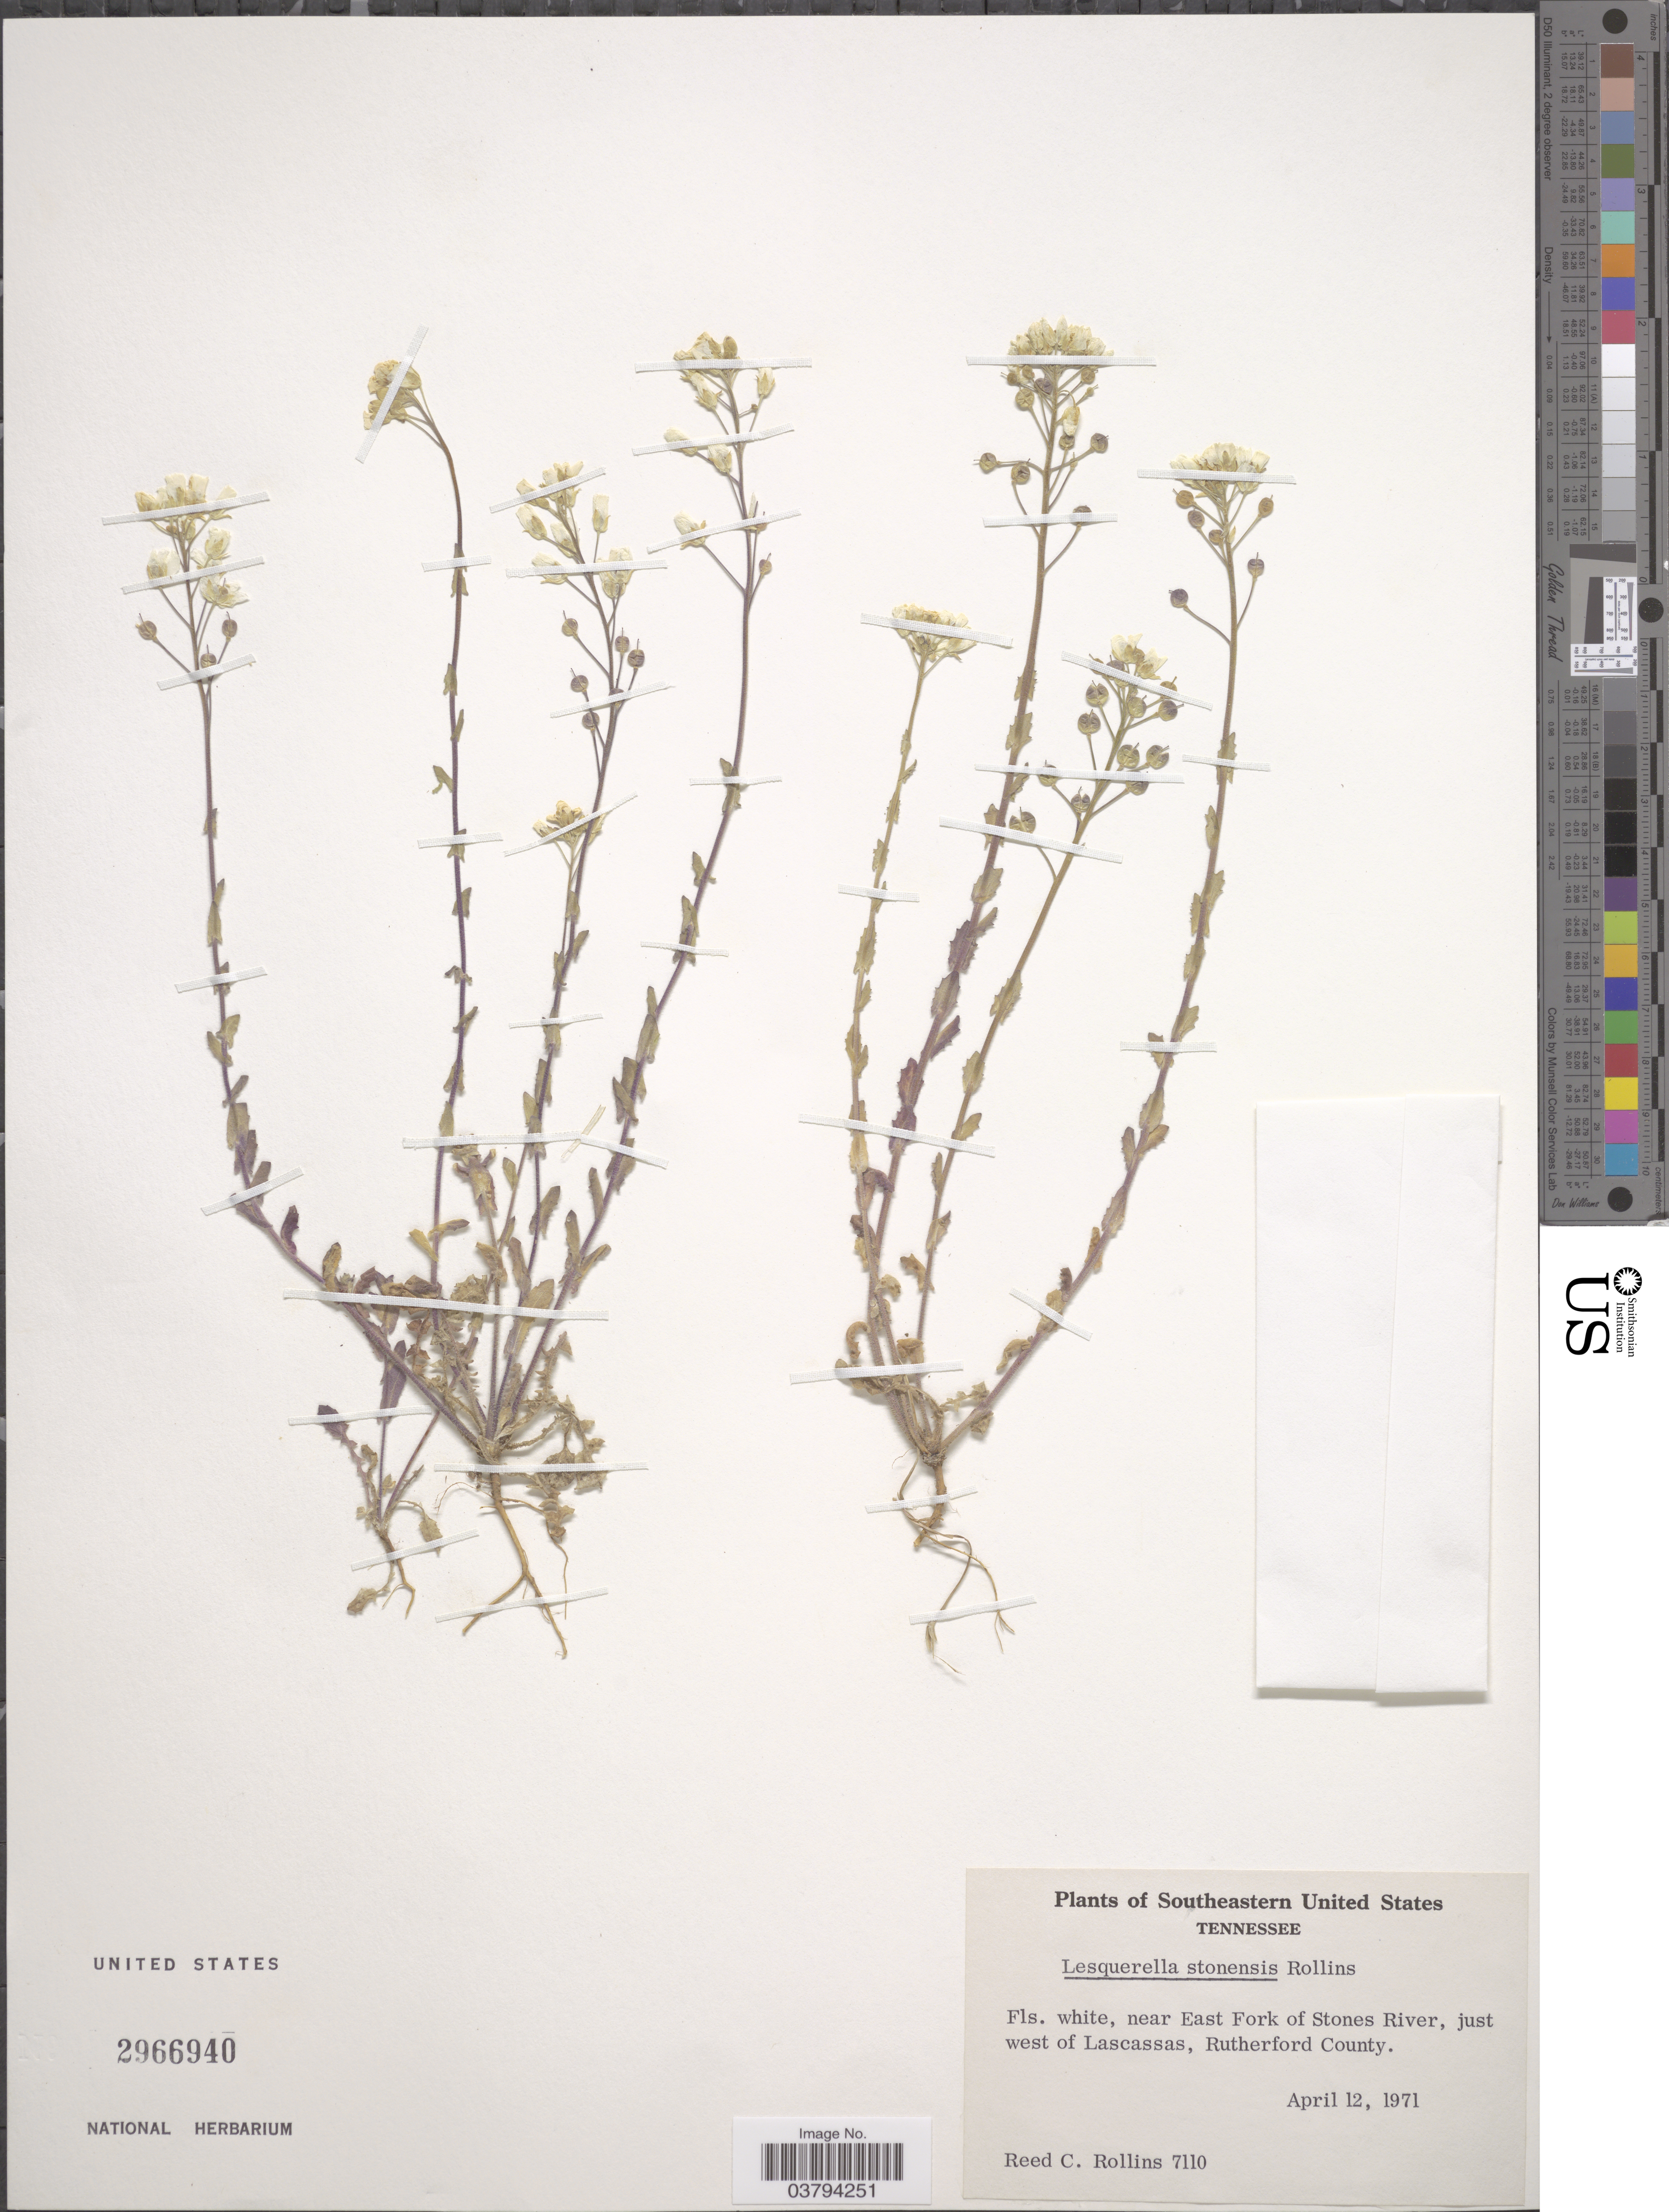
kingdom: Plantae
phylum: Tracheophyta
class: Magnoliopsida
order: Brassicales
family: Brassicaceae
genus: Lesquerella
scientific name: Lesquerella stonensis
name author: Rollins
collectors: R. C. Rollins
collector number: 7110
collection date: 1971-04-12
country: United States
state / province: Tennessee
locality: Near East Fork of Stones River, just west of Lascassas, Rutherford County.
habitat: near river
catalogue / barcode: US 2966940